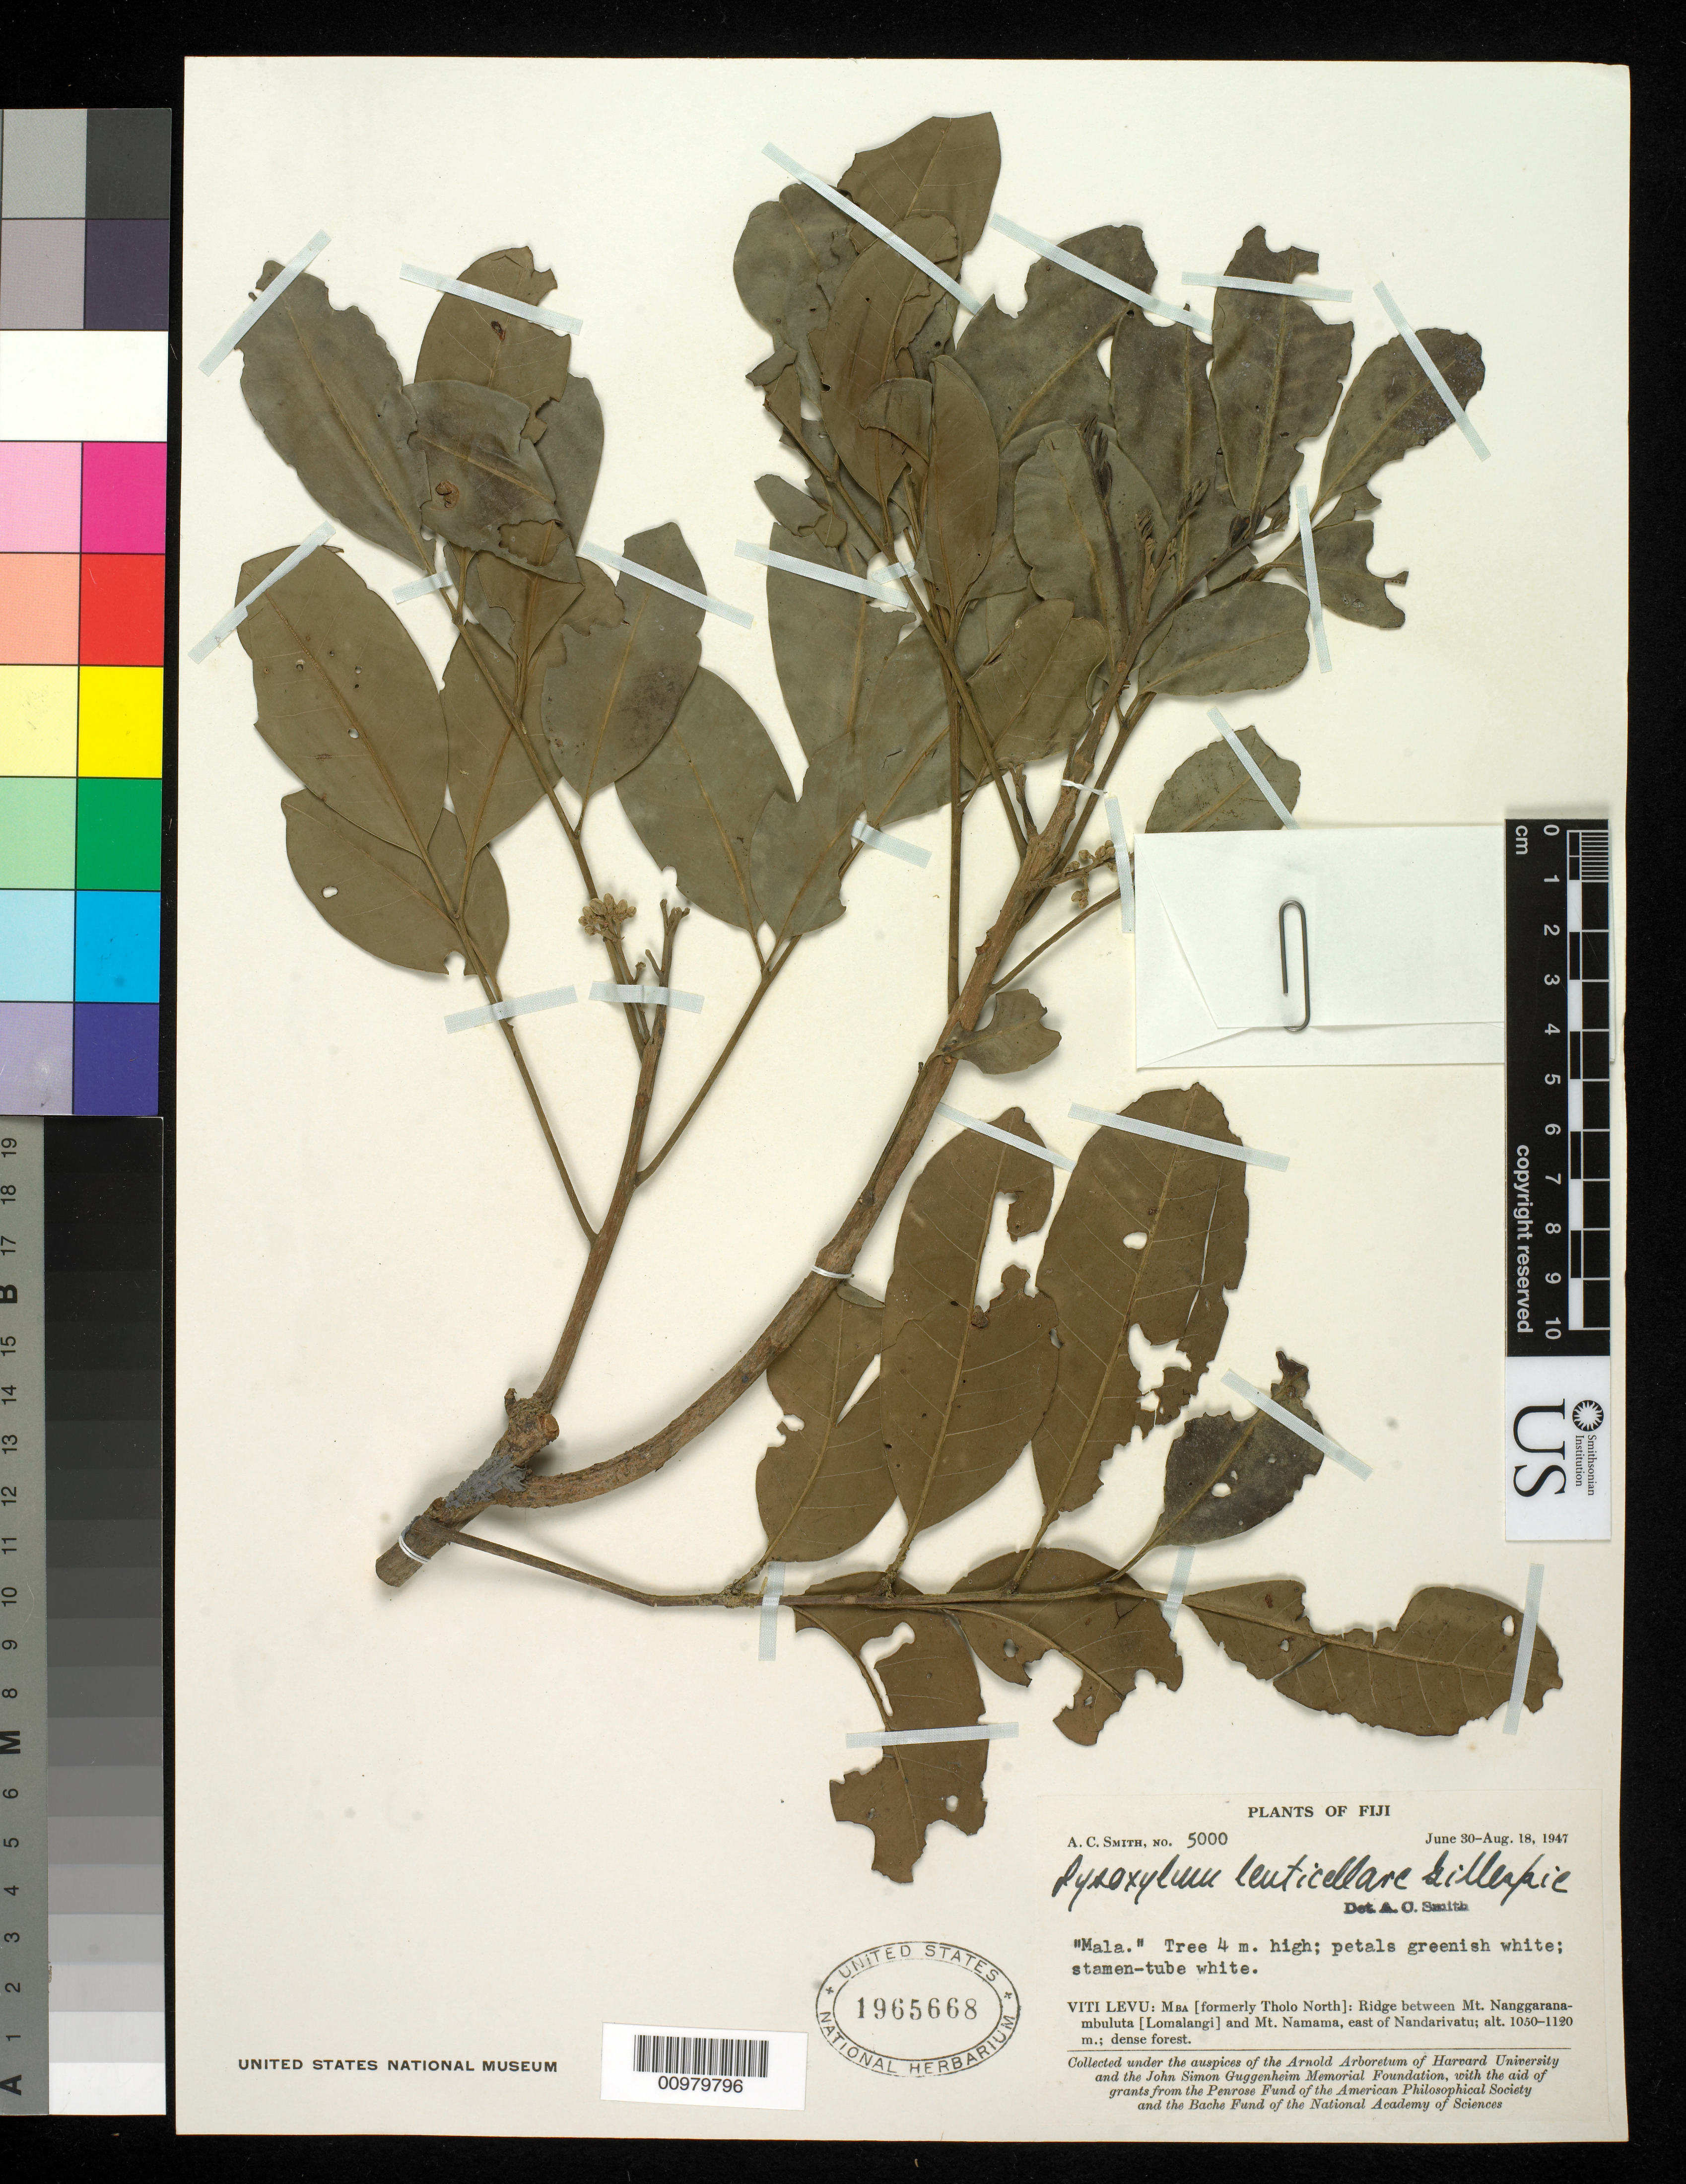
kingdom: Plantae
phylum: Tracheophyta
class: Magnoliopsida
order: Sapindales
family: Meliaceae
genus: Didymocheton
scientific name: Didymocheton lenticellaris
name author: (Gillespie) Harms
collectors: A. C. Smith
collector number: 5000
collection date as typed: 30 Jun 1947 and 18 Aug 1947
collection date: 1947-06-30,1947-08-18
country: Fiji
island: Viti Levu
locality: Viti Levu: Mra (formerly Tholo North): Ridge Between Mt. Nanggarana-mbuluta (Lomalangi) and Mt. Namama, east of Nandarivatu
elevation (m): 1050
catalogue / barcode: US 1965668